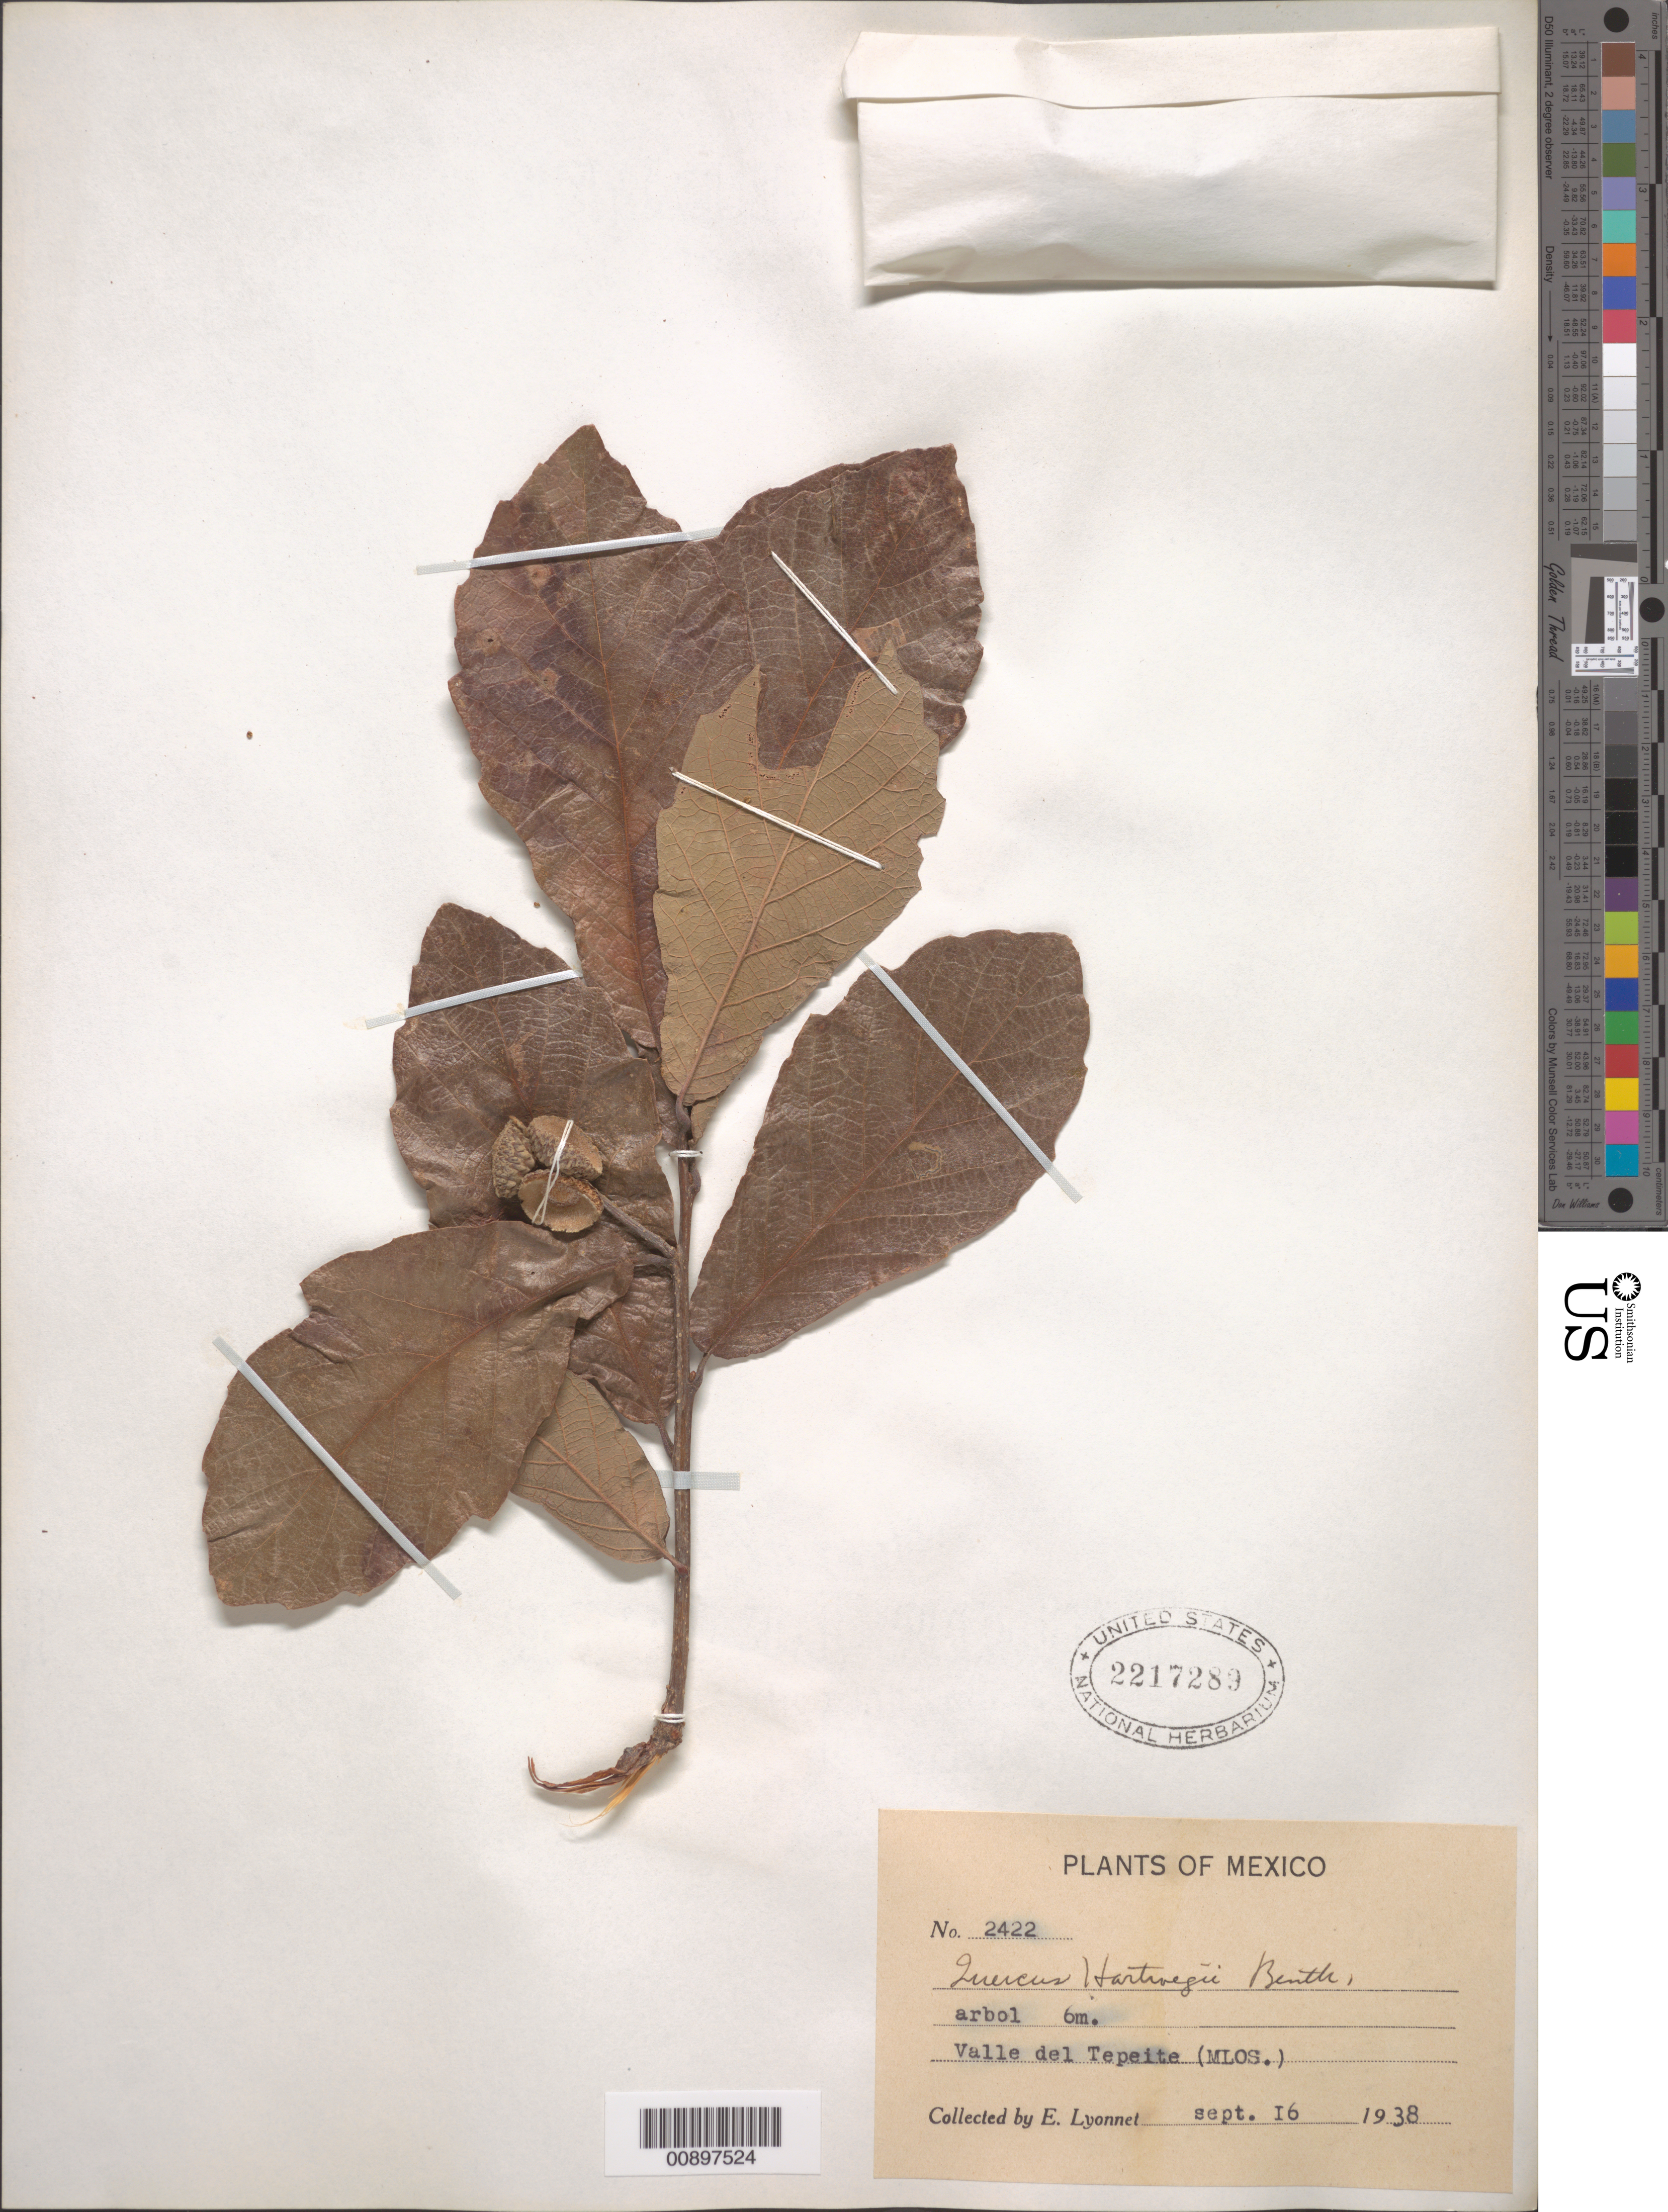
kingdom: Plantae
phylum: Tracheophyta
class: Magnoliopsida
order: Fagales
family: Fagaceae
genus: Quercus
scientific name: Quercus hartwegii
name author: Benth.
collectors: Bro. E. Lyonnet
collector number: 2422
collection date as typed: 16 Sep 1938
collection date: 1938-09-16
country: Mexico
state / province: Morelos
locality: Valle del Tepeite (Morelos).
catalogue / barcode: US 2217289